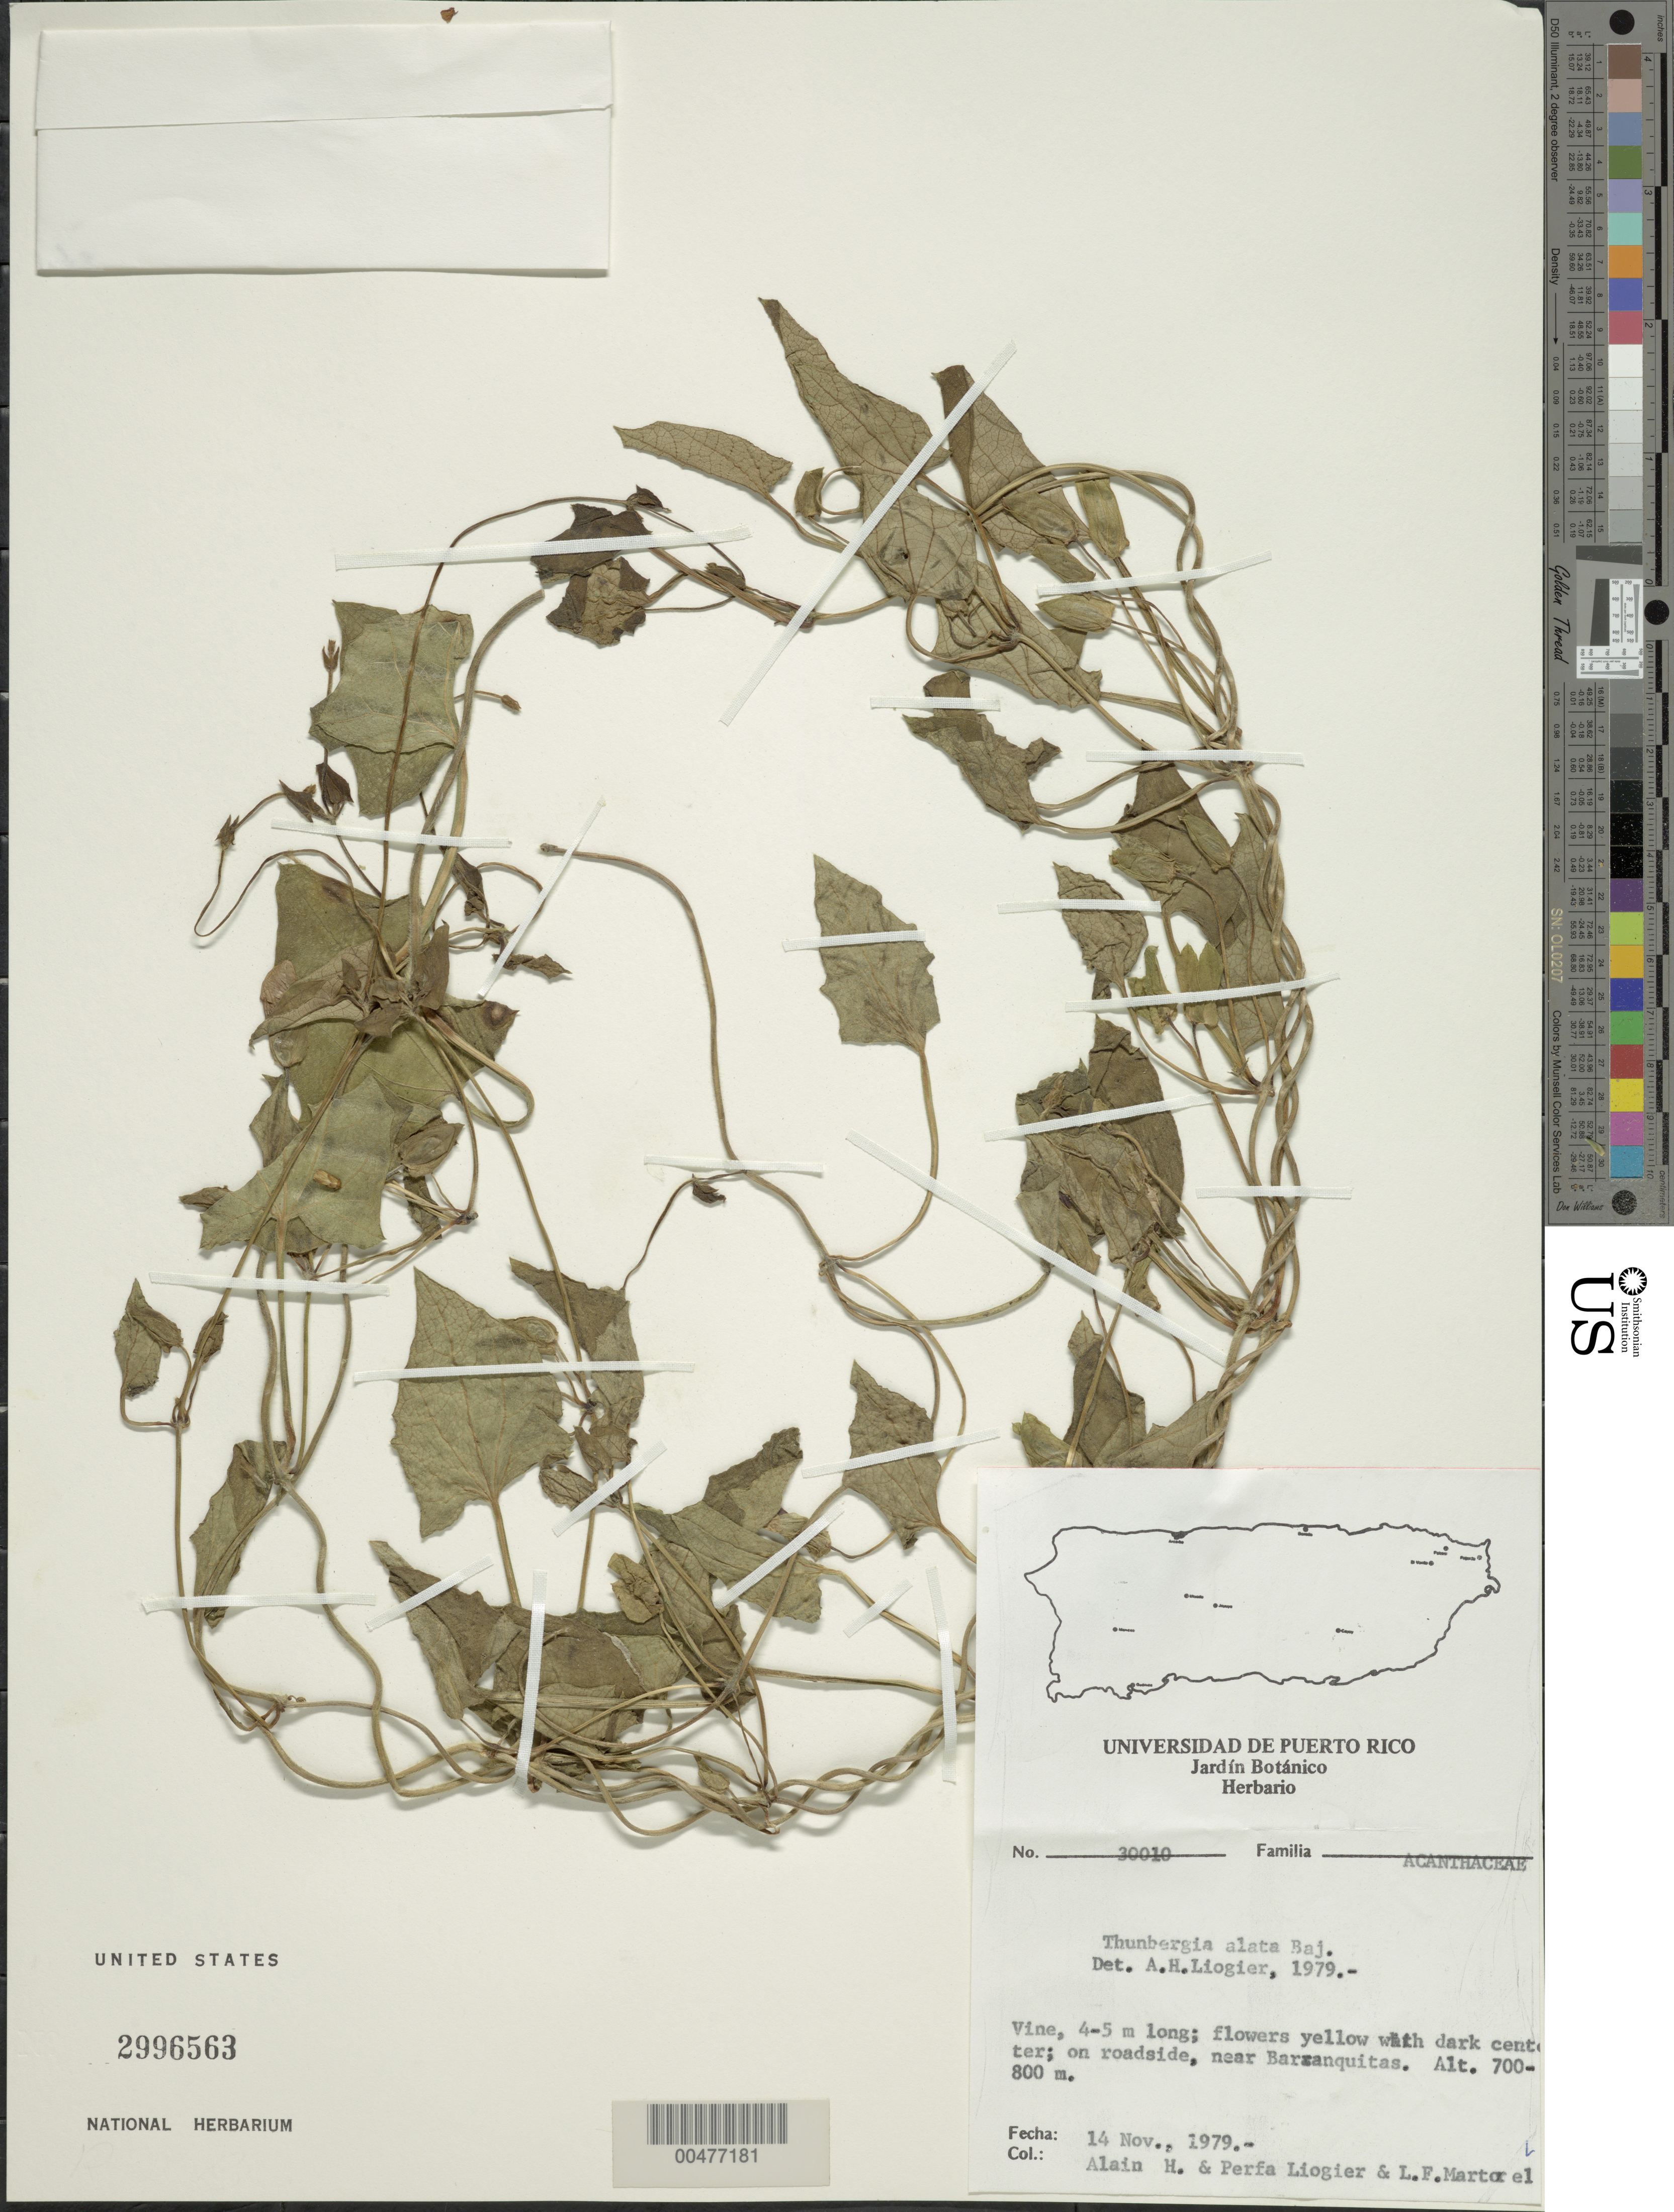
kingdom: Plantae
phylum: Tracheophyta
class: Magnoliopsida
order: Lamiales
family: Acanthaceae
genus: Thunbergia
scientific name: Thunbergia alata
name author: Bojer ex Sims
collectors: A. H. Liogier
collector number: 30010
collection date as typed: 14 Nov 1979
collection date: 1979-11-14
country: Puerto Rico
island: Greater Antilles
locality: near Barranquitas. Roadside.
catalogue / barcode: US 2996563